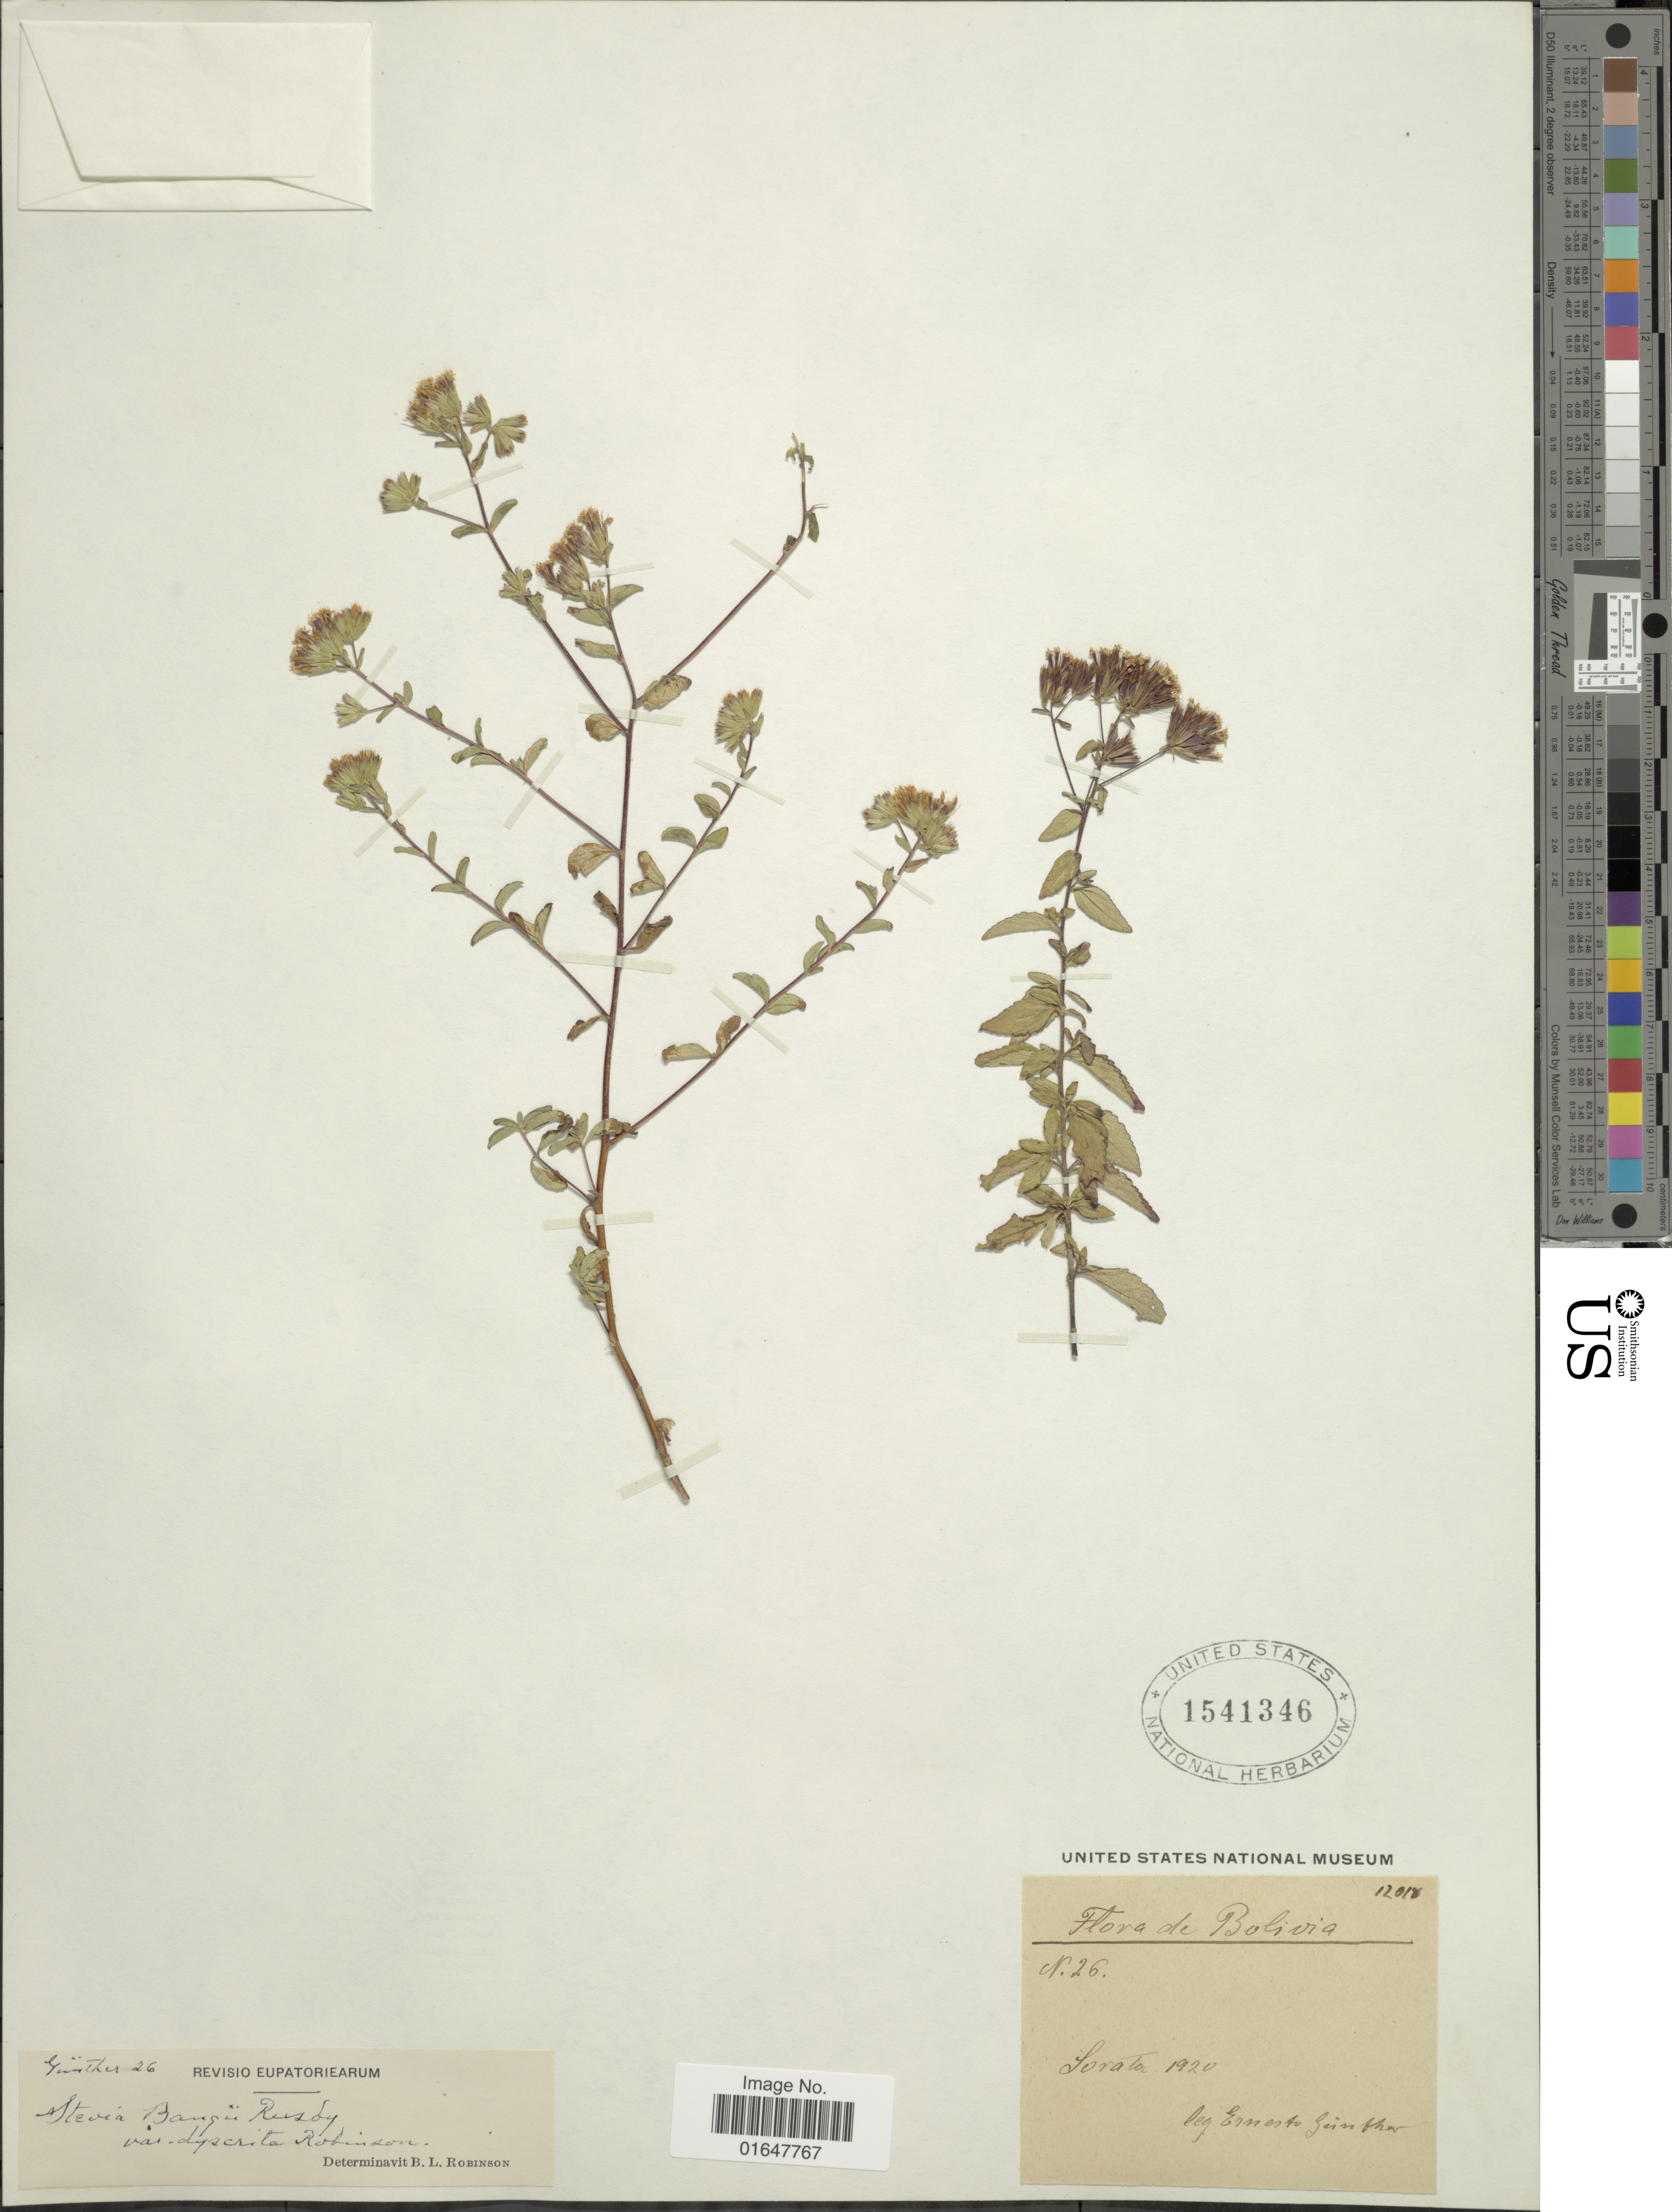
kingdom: Plantae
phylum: Tracheophyta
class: Magnoliopsida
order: Asterales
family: Asteraceae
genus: Stevia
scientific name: Stevia bangii var. dyscrita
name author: B.L. Rob.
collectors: E. Gunther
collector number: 26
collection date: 1920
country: Bolivia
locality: Sorata [unsure placement]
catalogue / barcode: US 1541346